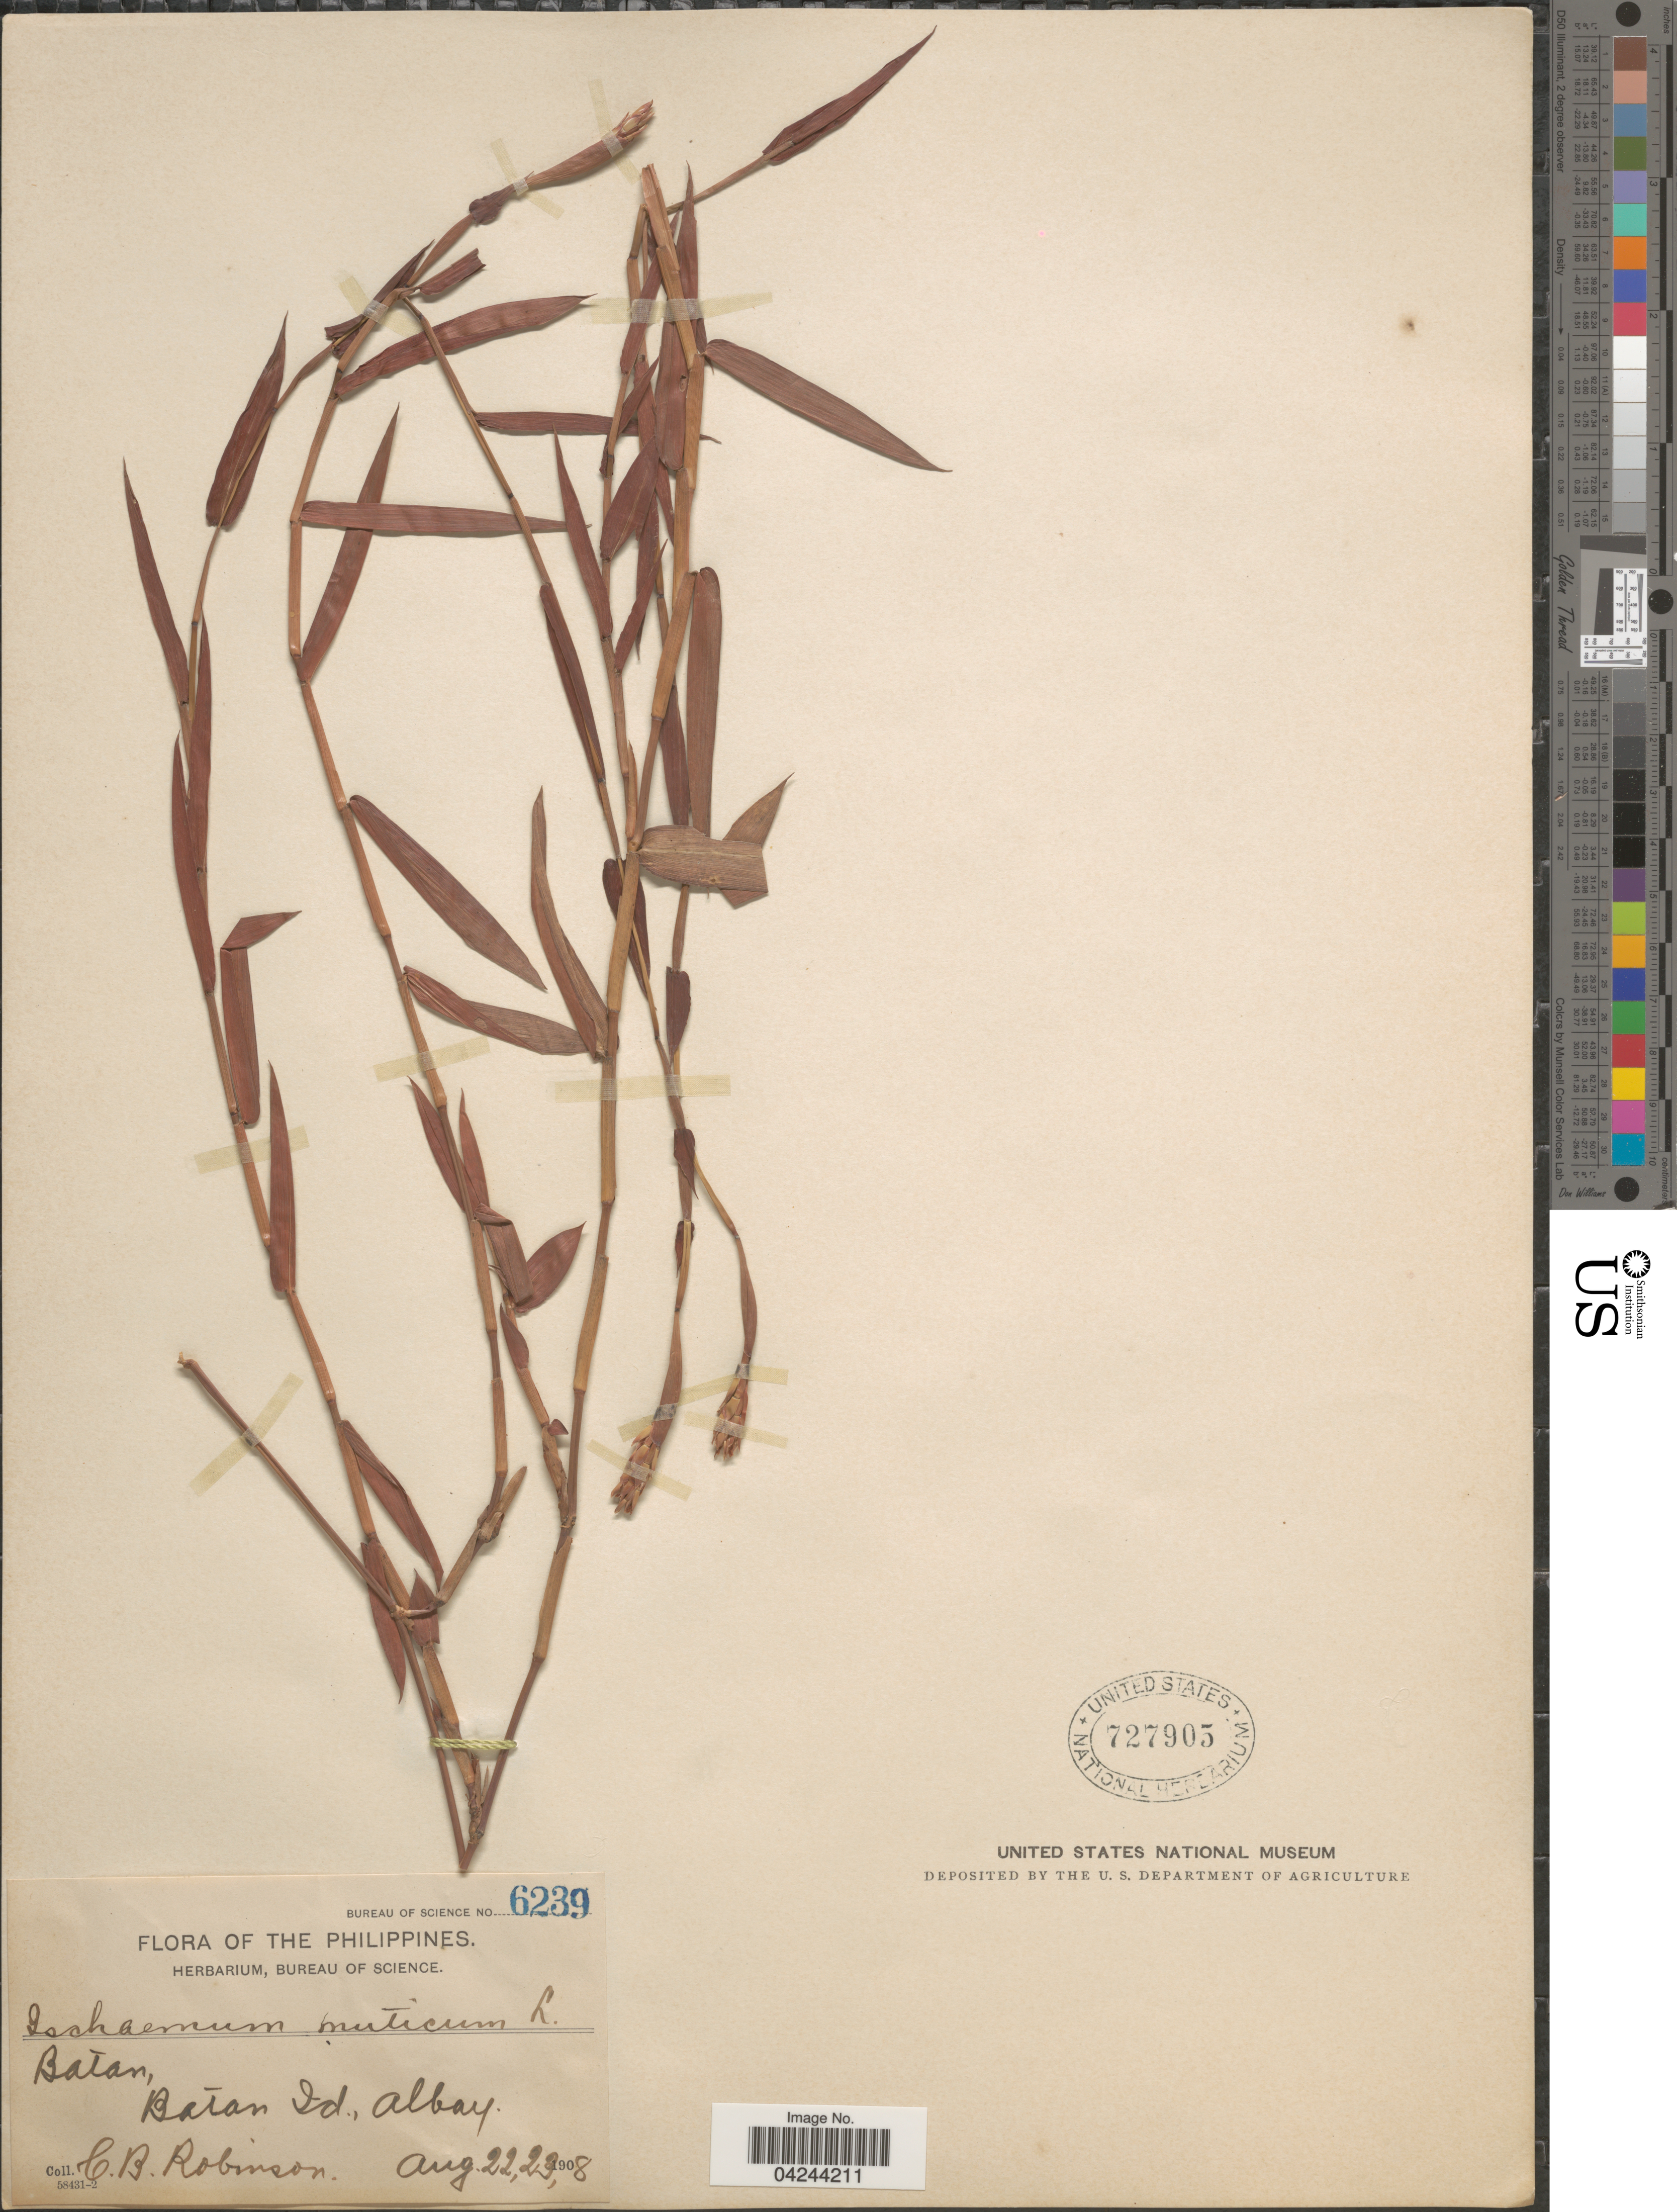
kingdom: Plantae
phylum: Tracheophyta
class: Liliopsida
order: Poales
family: Poaceae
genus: Ischaemum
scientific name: Ischaemum muticum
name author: L.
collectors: C. Robinson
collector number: Bureau of Science 6239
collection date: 1908-08-22/1908-08-23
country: Philippines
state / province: Cagayan Valley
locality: Batan, Batan Id., Albay.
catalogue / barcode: US 727905